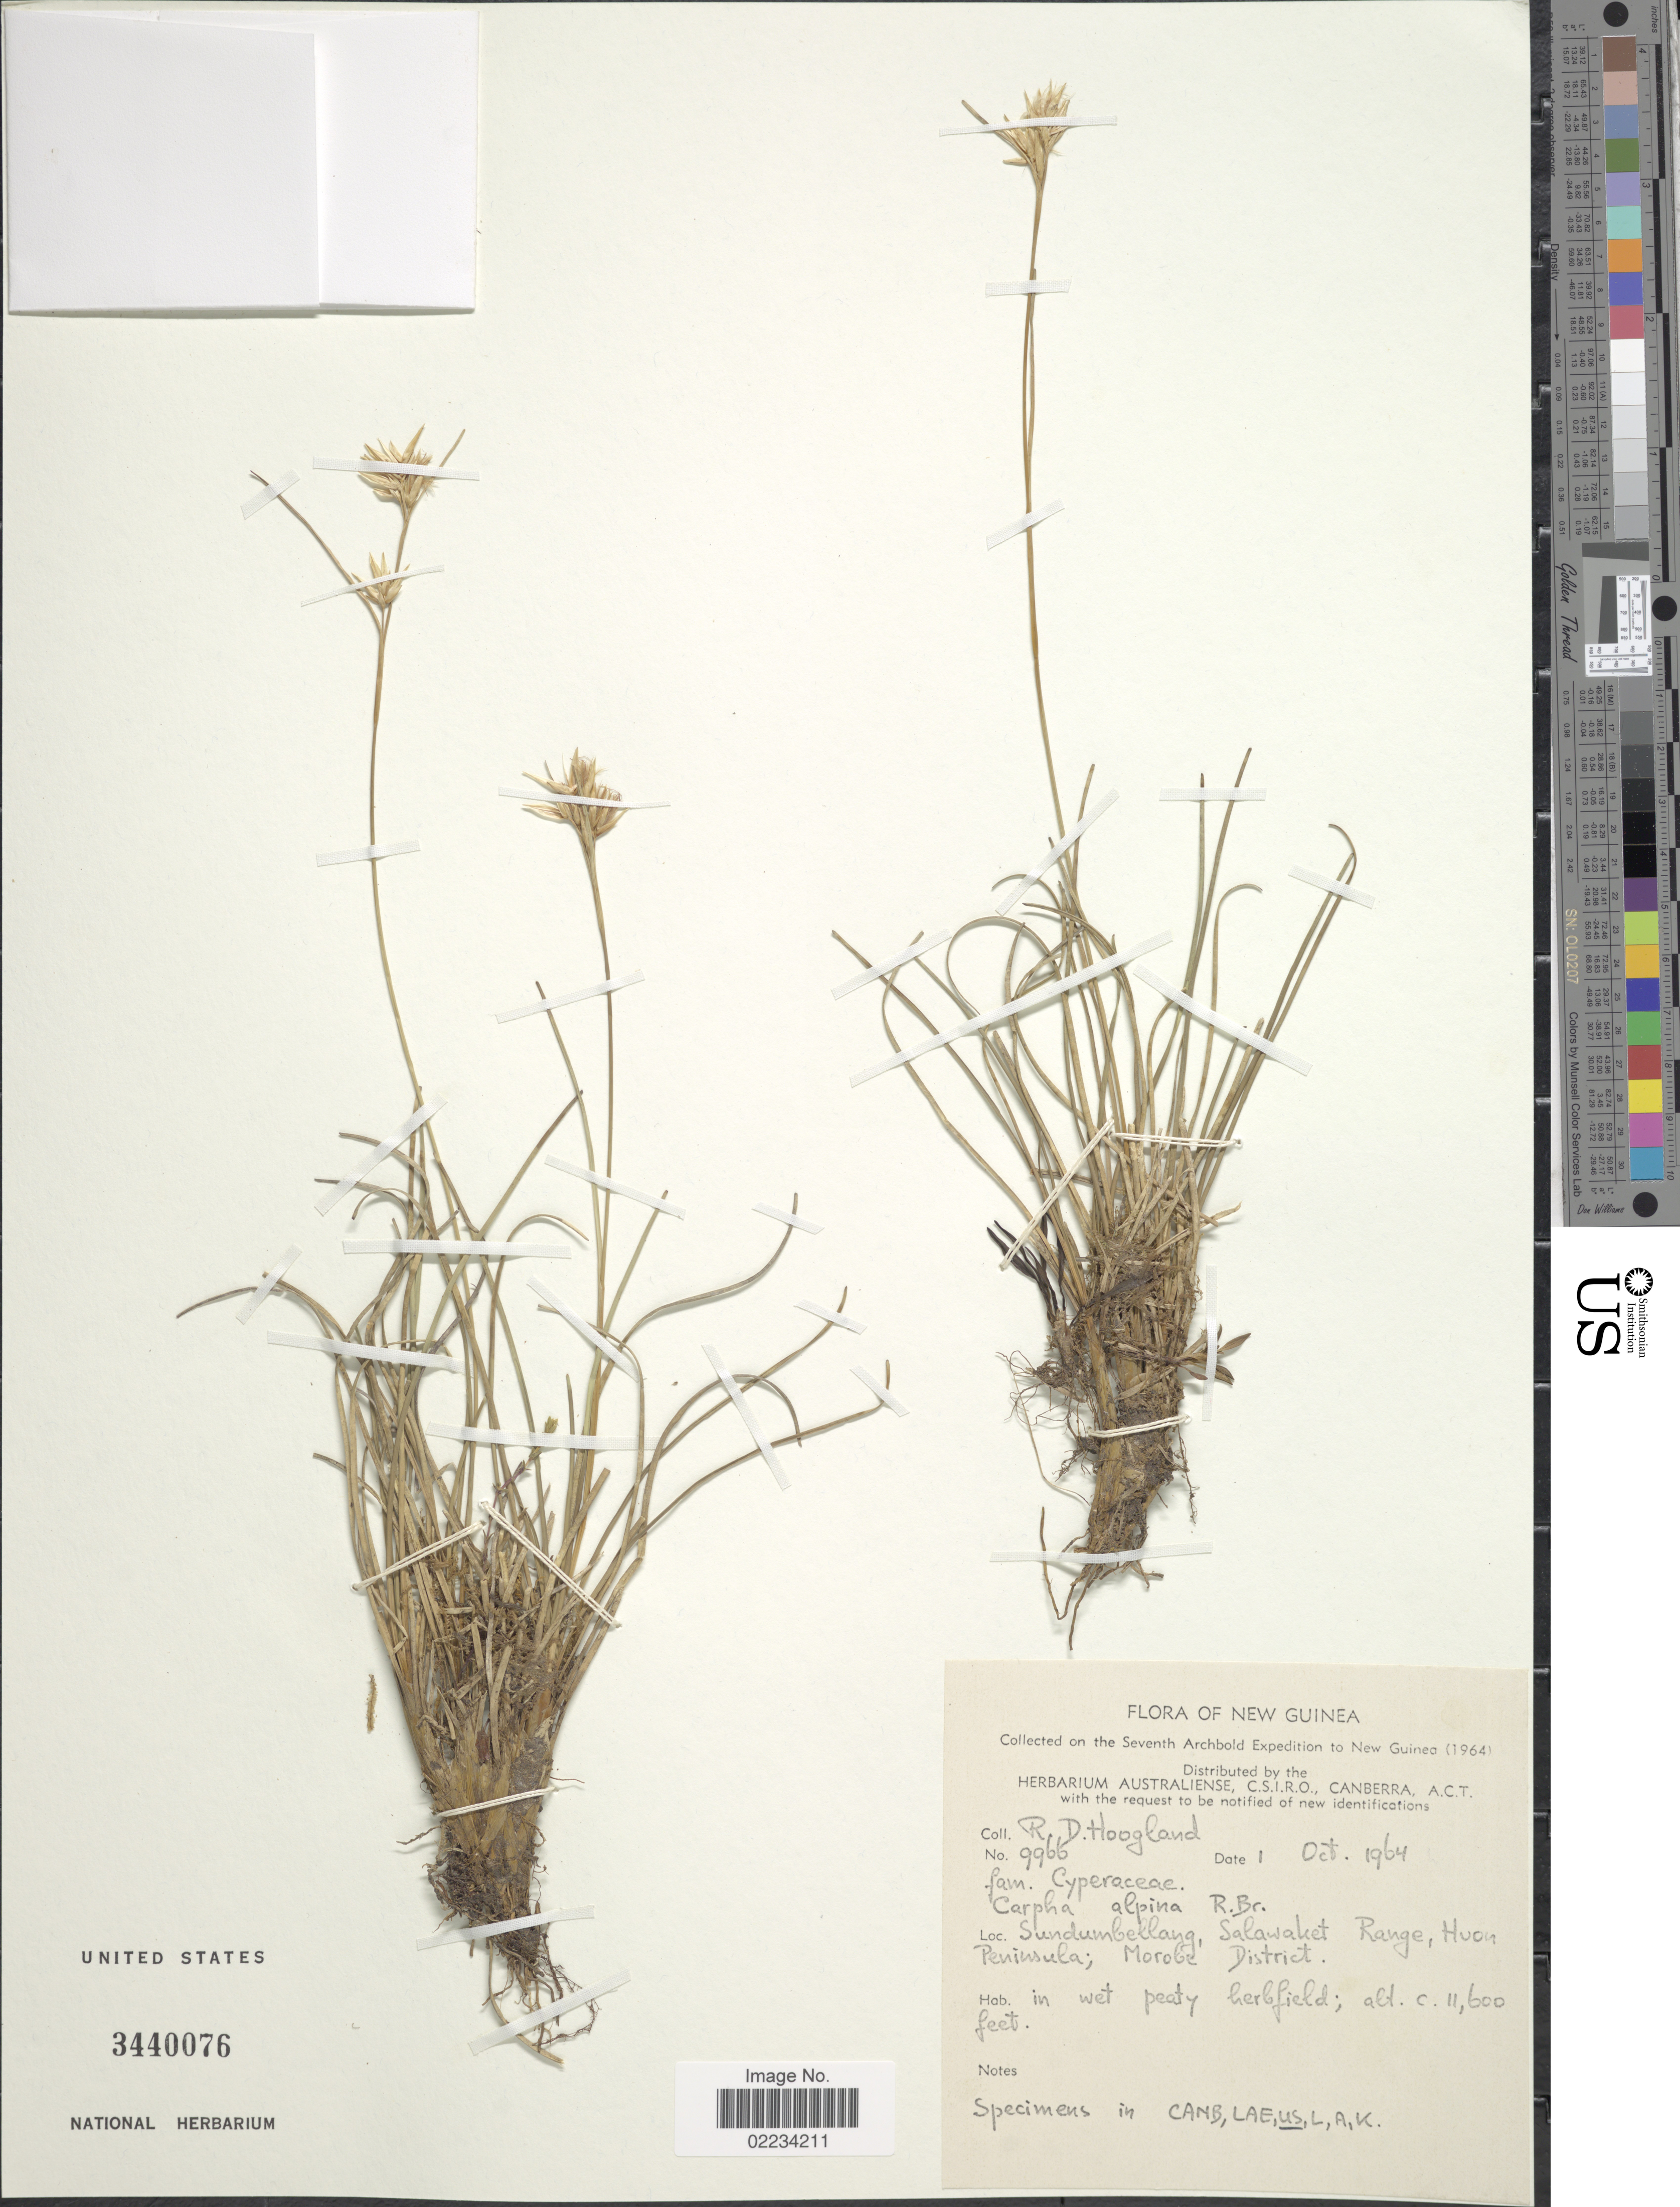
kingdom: Plantae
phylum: Tracheophyta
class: Liliopsida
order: Poales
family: Cyperaceae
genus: Carpha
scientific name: Carpha alpina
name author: R. Br.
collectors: R. D. Hoogland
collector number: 9966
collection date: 1964-10-01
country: Papua New Guinea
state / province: Morobe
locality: New Guinea, Sundumbellang, Salawaket Range, Huon Peninsula; Morobe District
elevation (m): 3536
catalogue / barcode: US 3440076